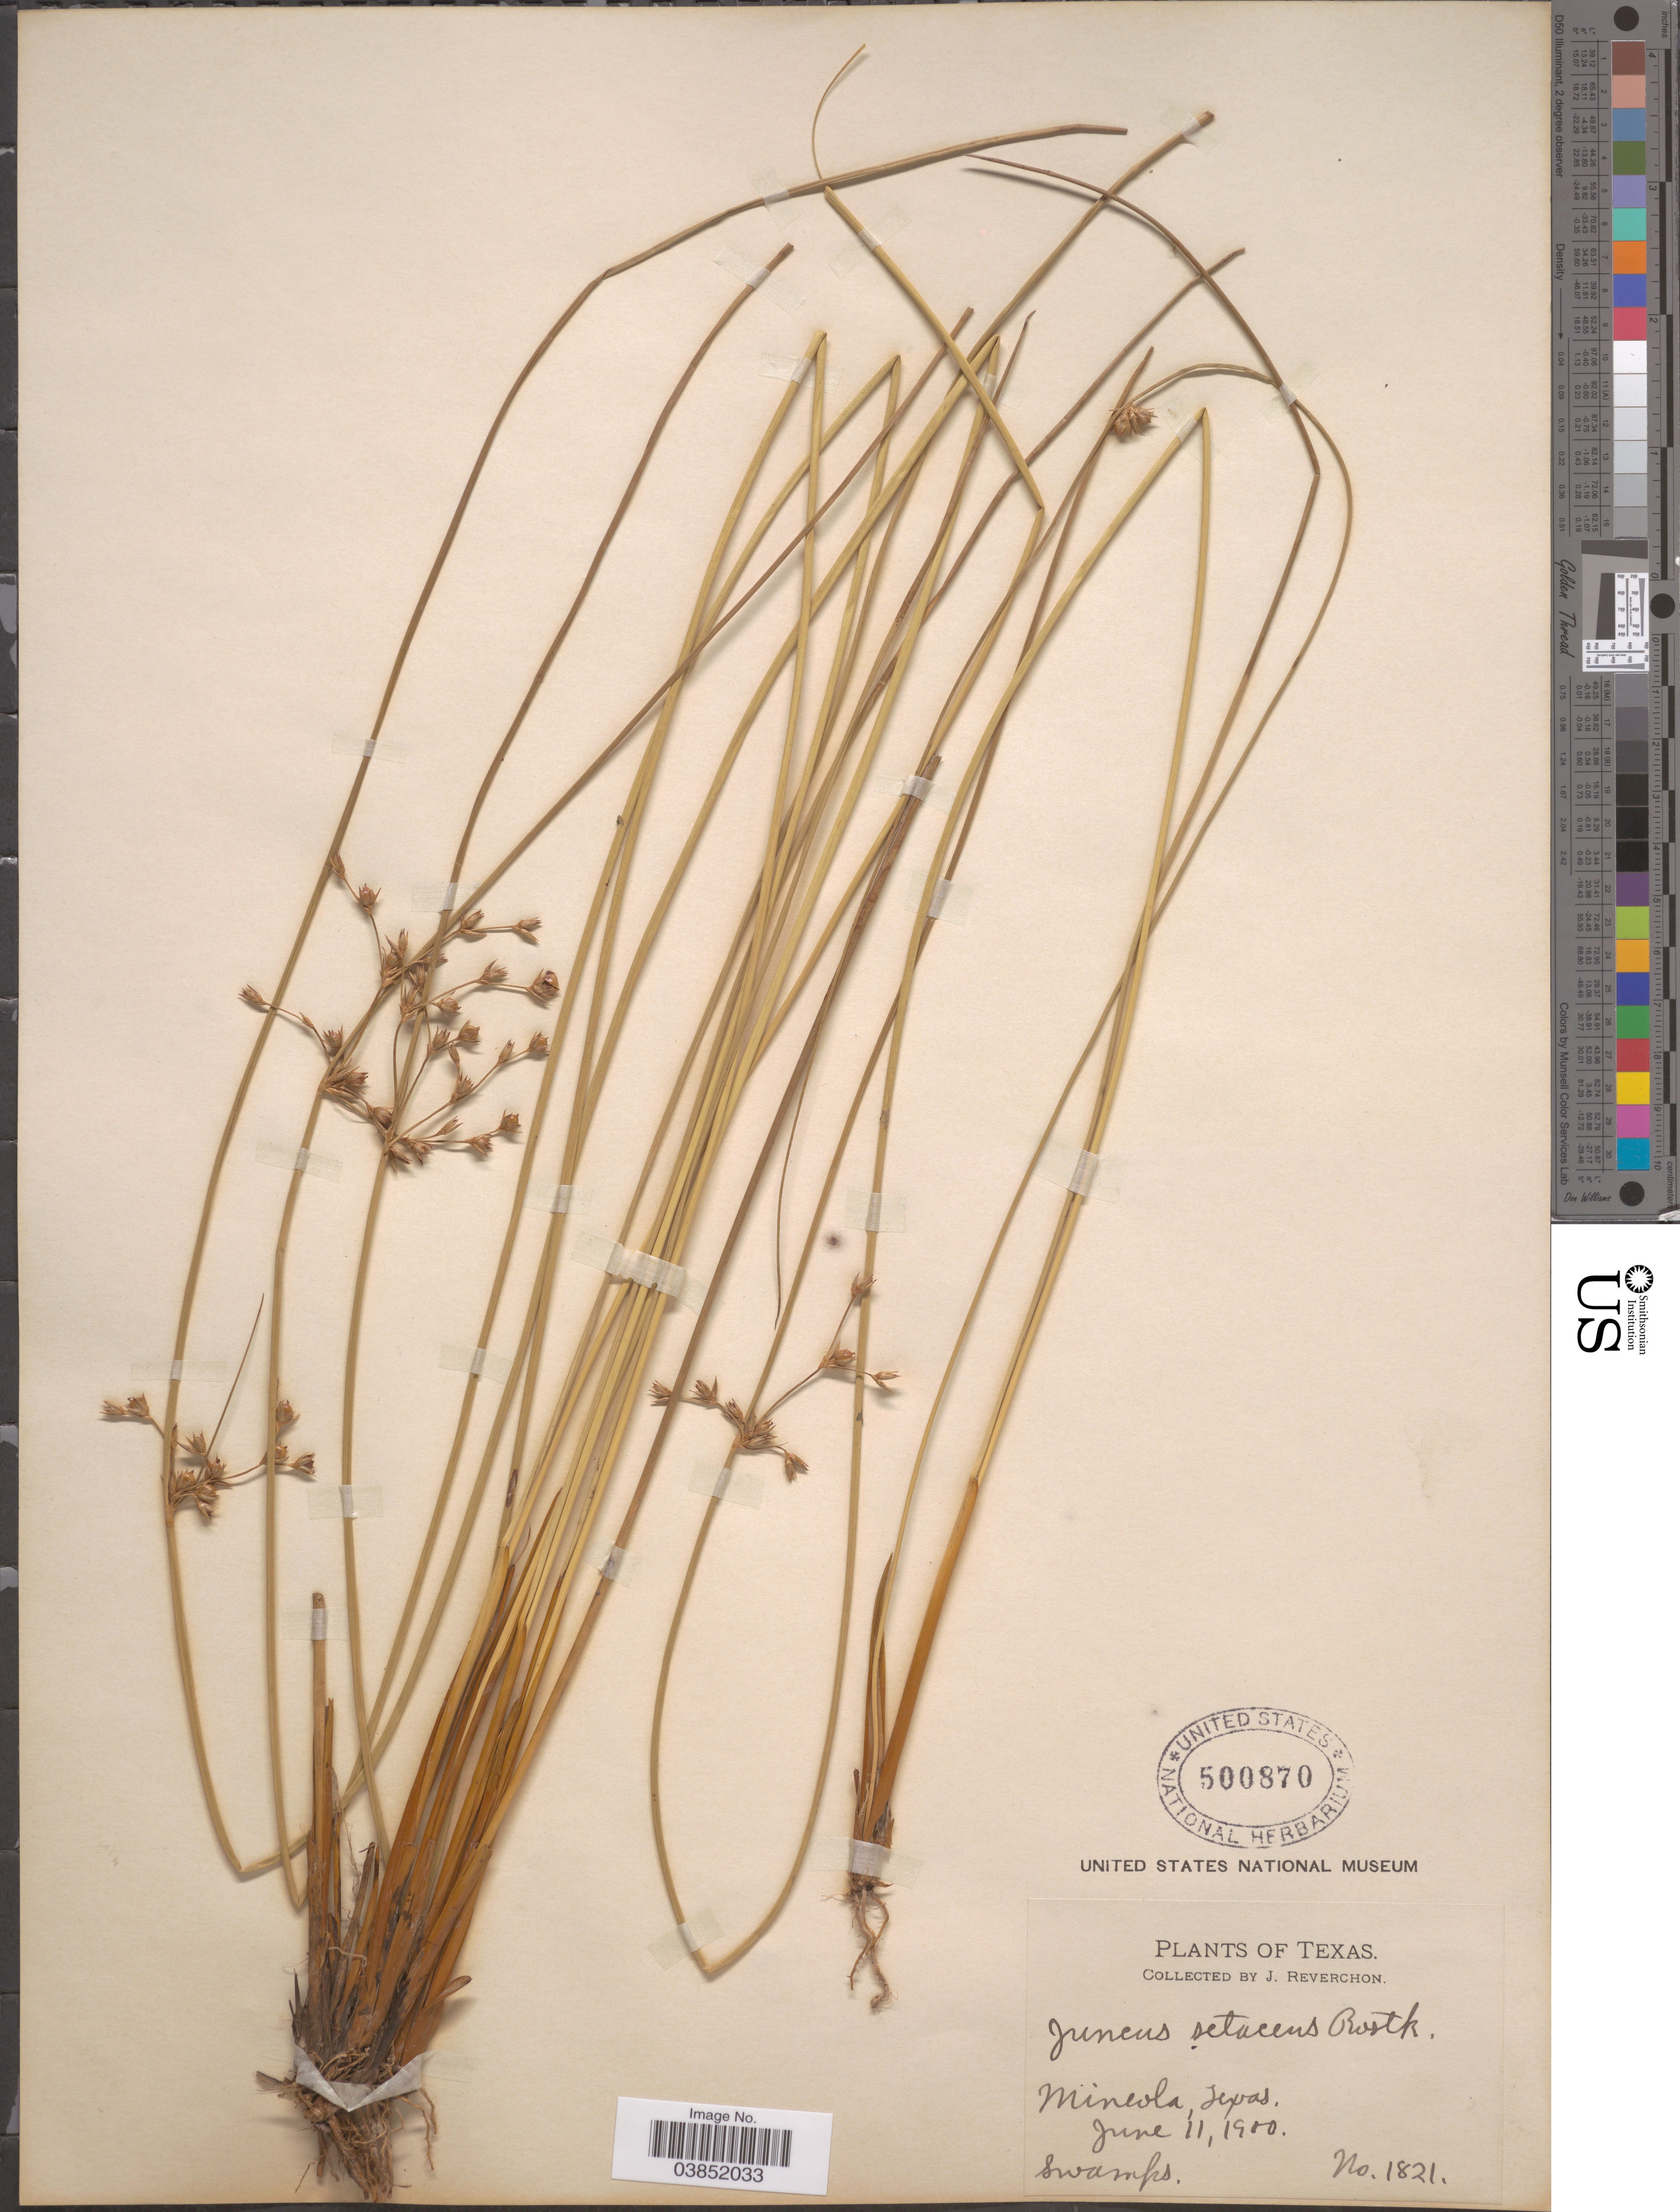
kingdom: Plantae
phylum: Tracheophyta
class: Liliopsida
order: Poales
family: Juncaceae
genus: Juncus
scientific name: Juncus coriaceus Mack.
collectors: J. Reverchon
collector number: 1821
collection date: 1900-06-11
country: United States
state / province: Texas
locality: Mineola.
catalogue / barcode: US 500870